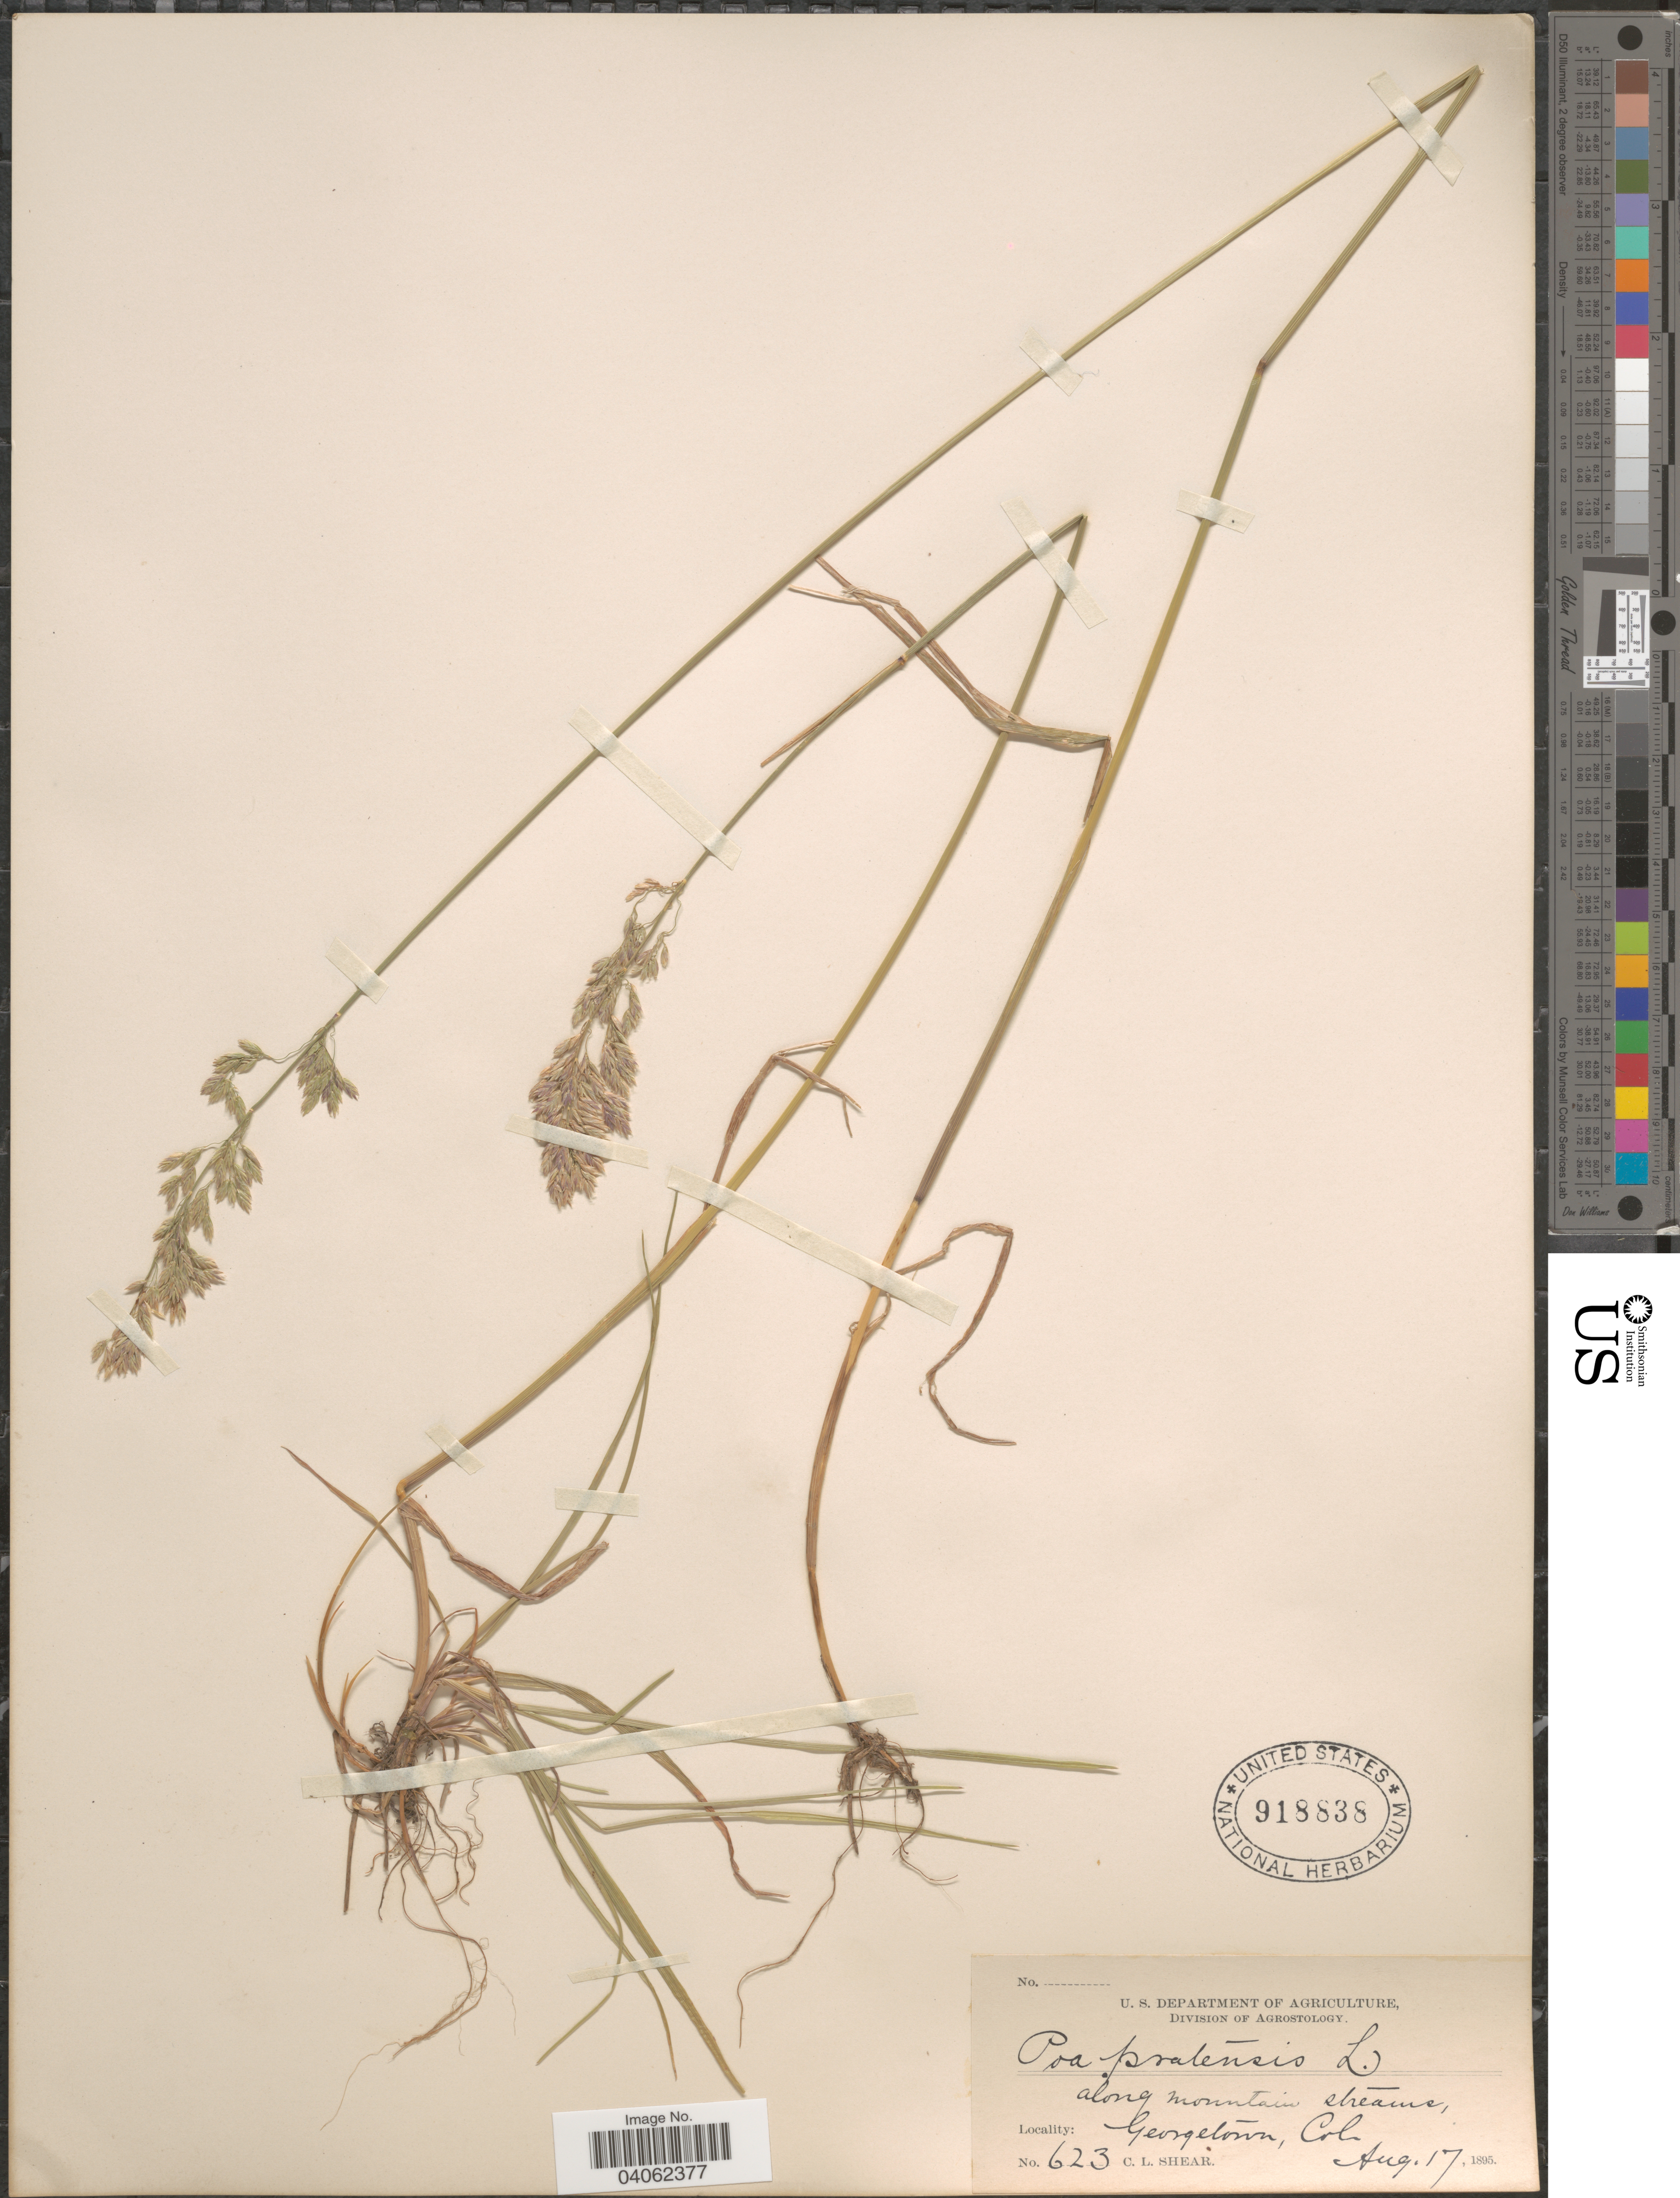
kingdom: Plantae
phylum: Tracheophyta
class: Liliopsida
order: Poales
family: Poaceae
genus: Poa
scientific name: Poa pratensis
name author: L.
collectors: C. L. Shear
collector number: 623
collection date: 1895-08-17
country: United States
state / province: Colorado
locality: Georgetown.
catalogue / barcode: US 918838